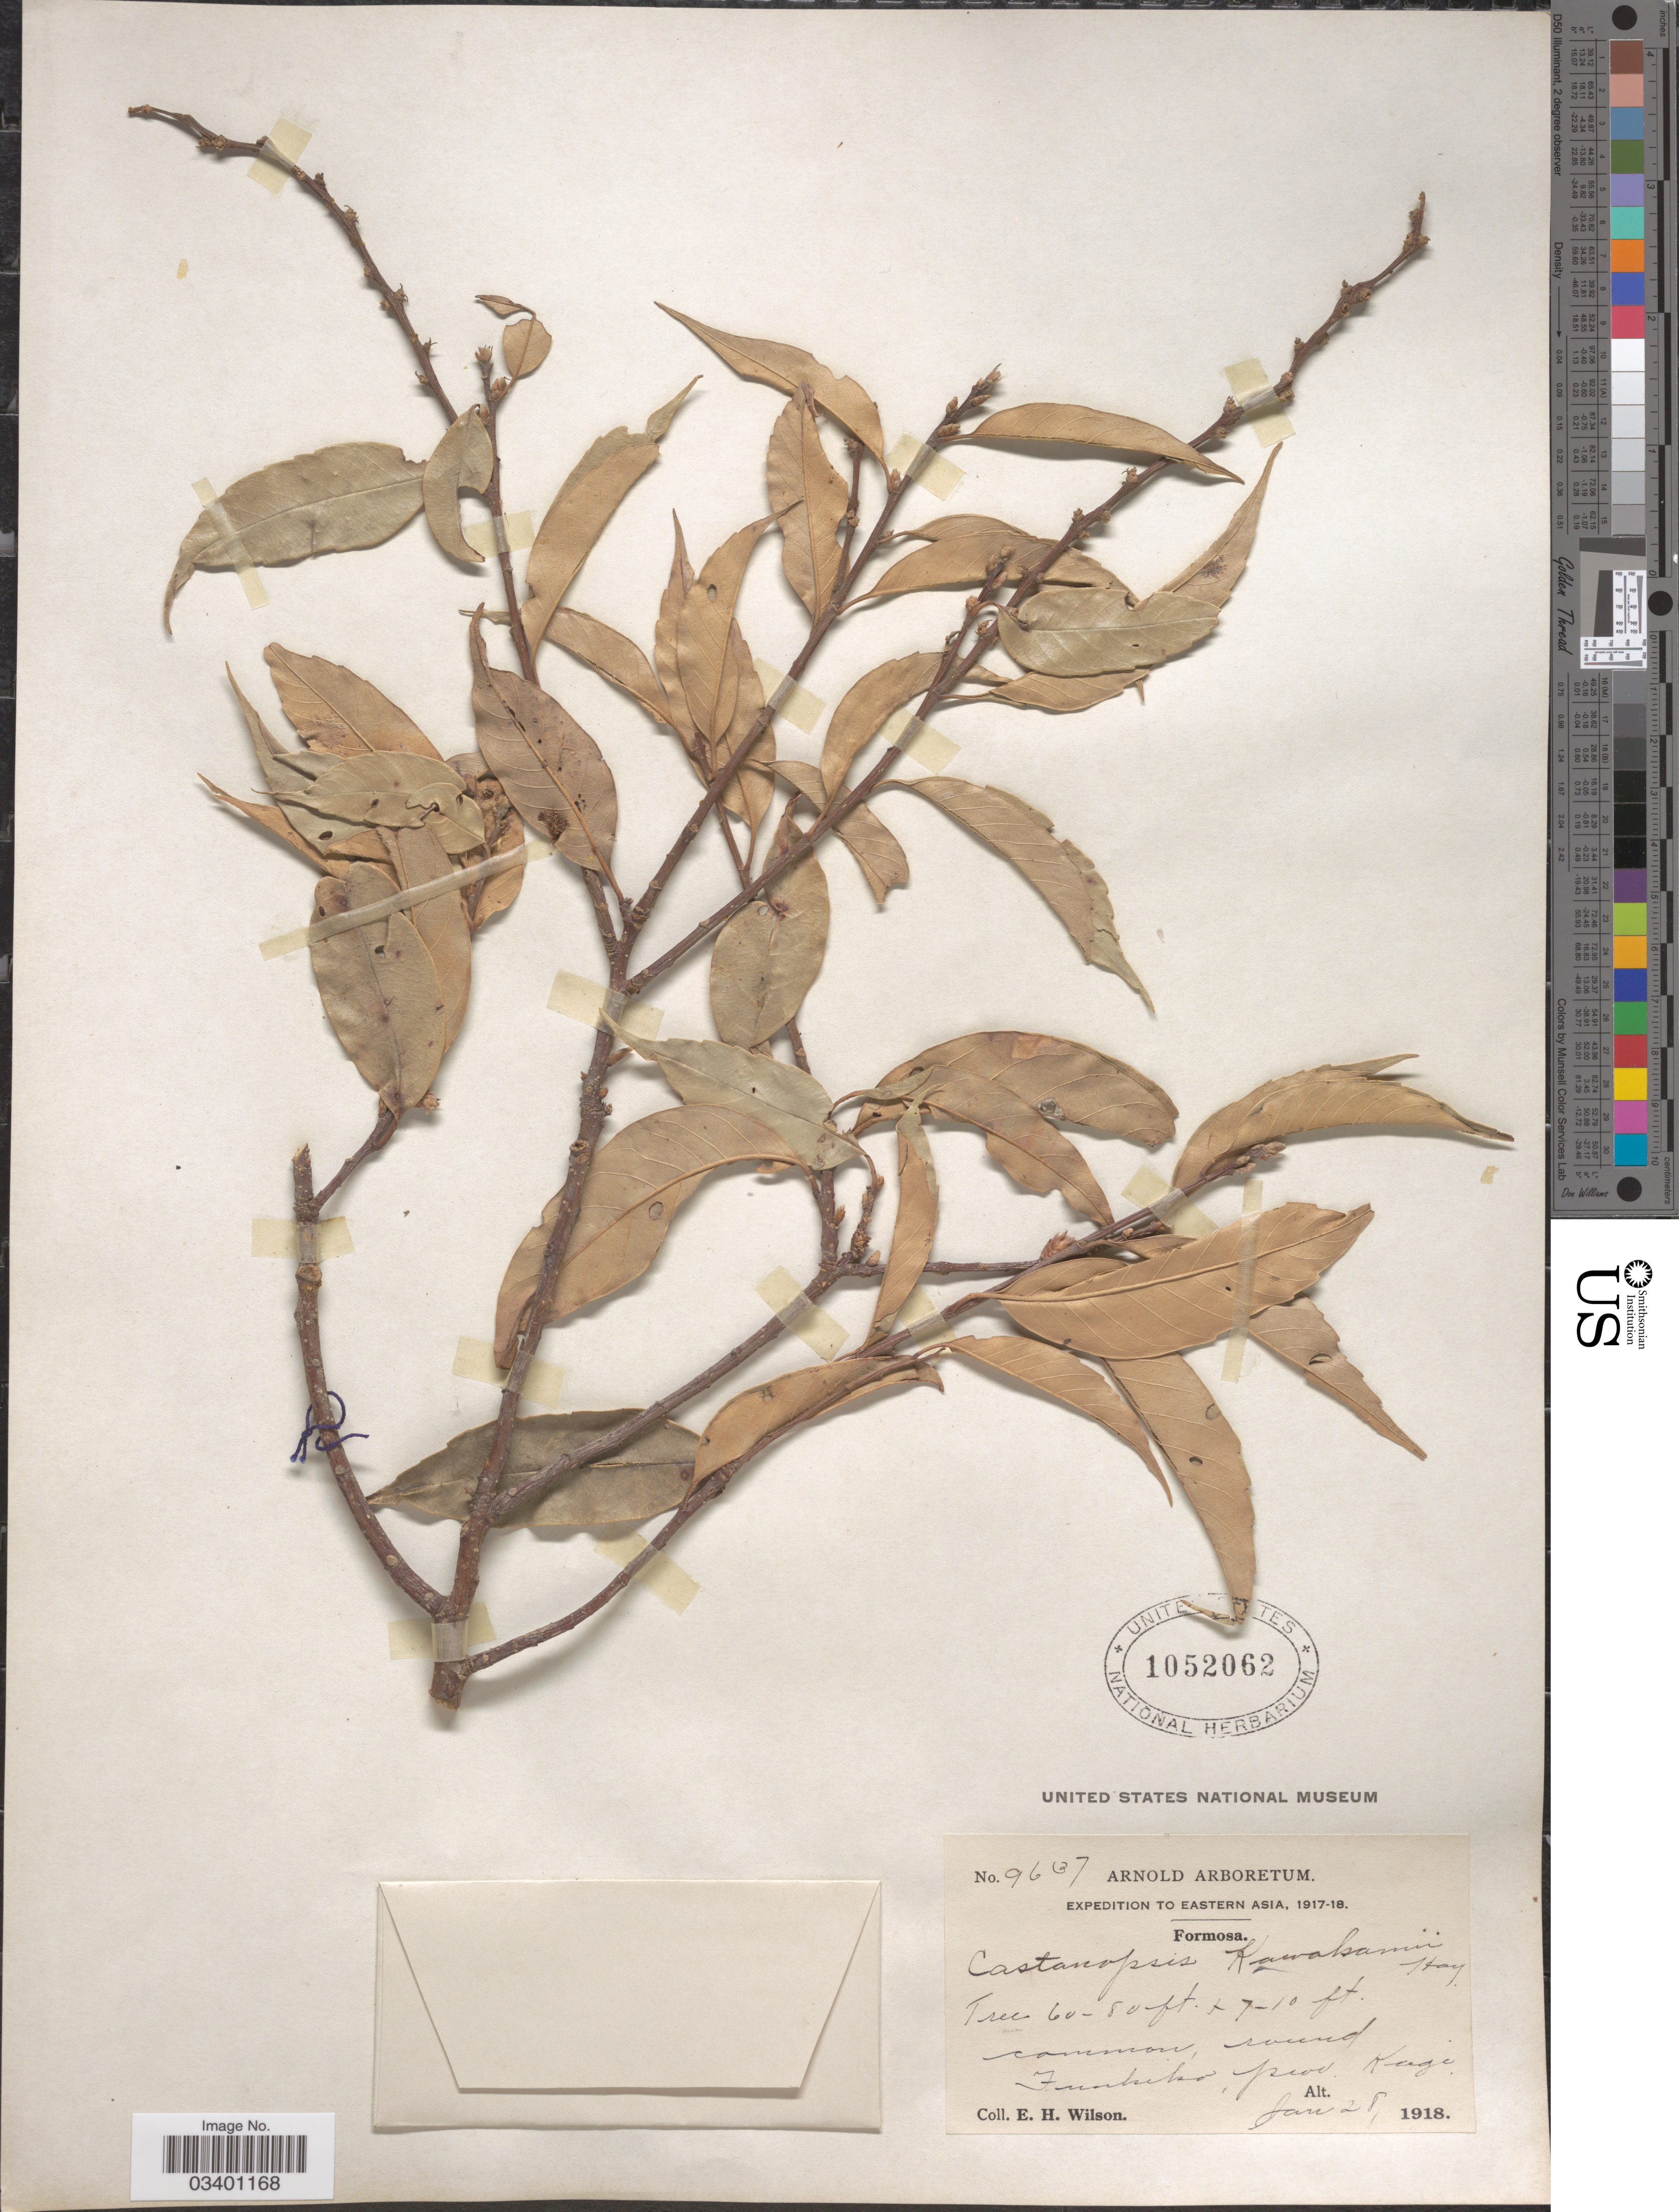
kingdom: Plantae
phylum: Tracheophyta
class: Magnoliopsida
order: Fagales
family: Fagaceae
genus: Castanopsis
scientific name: Castanopsis kawakamii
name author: Hayata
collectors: E. Wilson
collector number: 9637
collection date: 1918-01-28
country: Taiwan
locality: Eastern Asia, Formosa. common, round Funkiko, Prov. Kagi.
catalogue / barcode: US 1052062